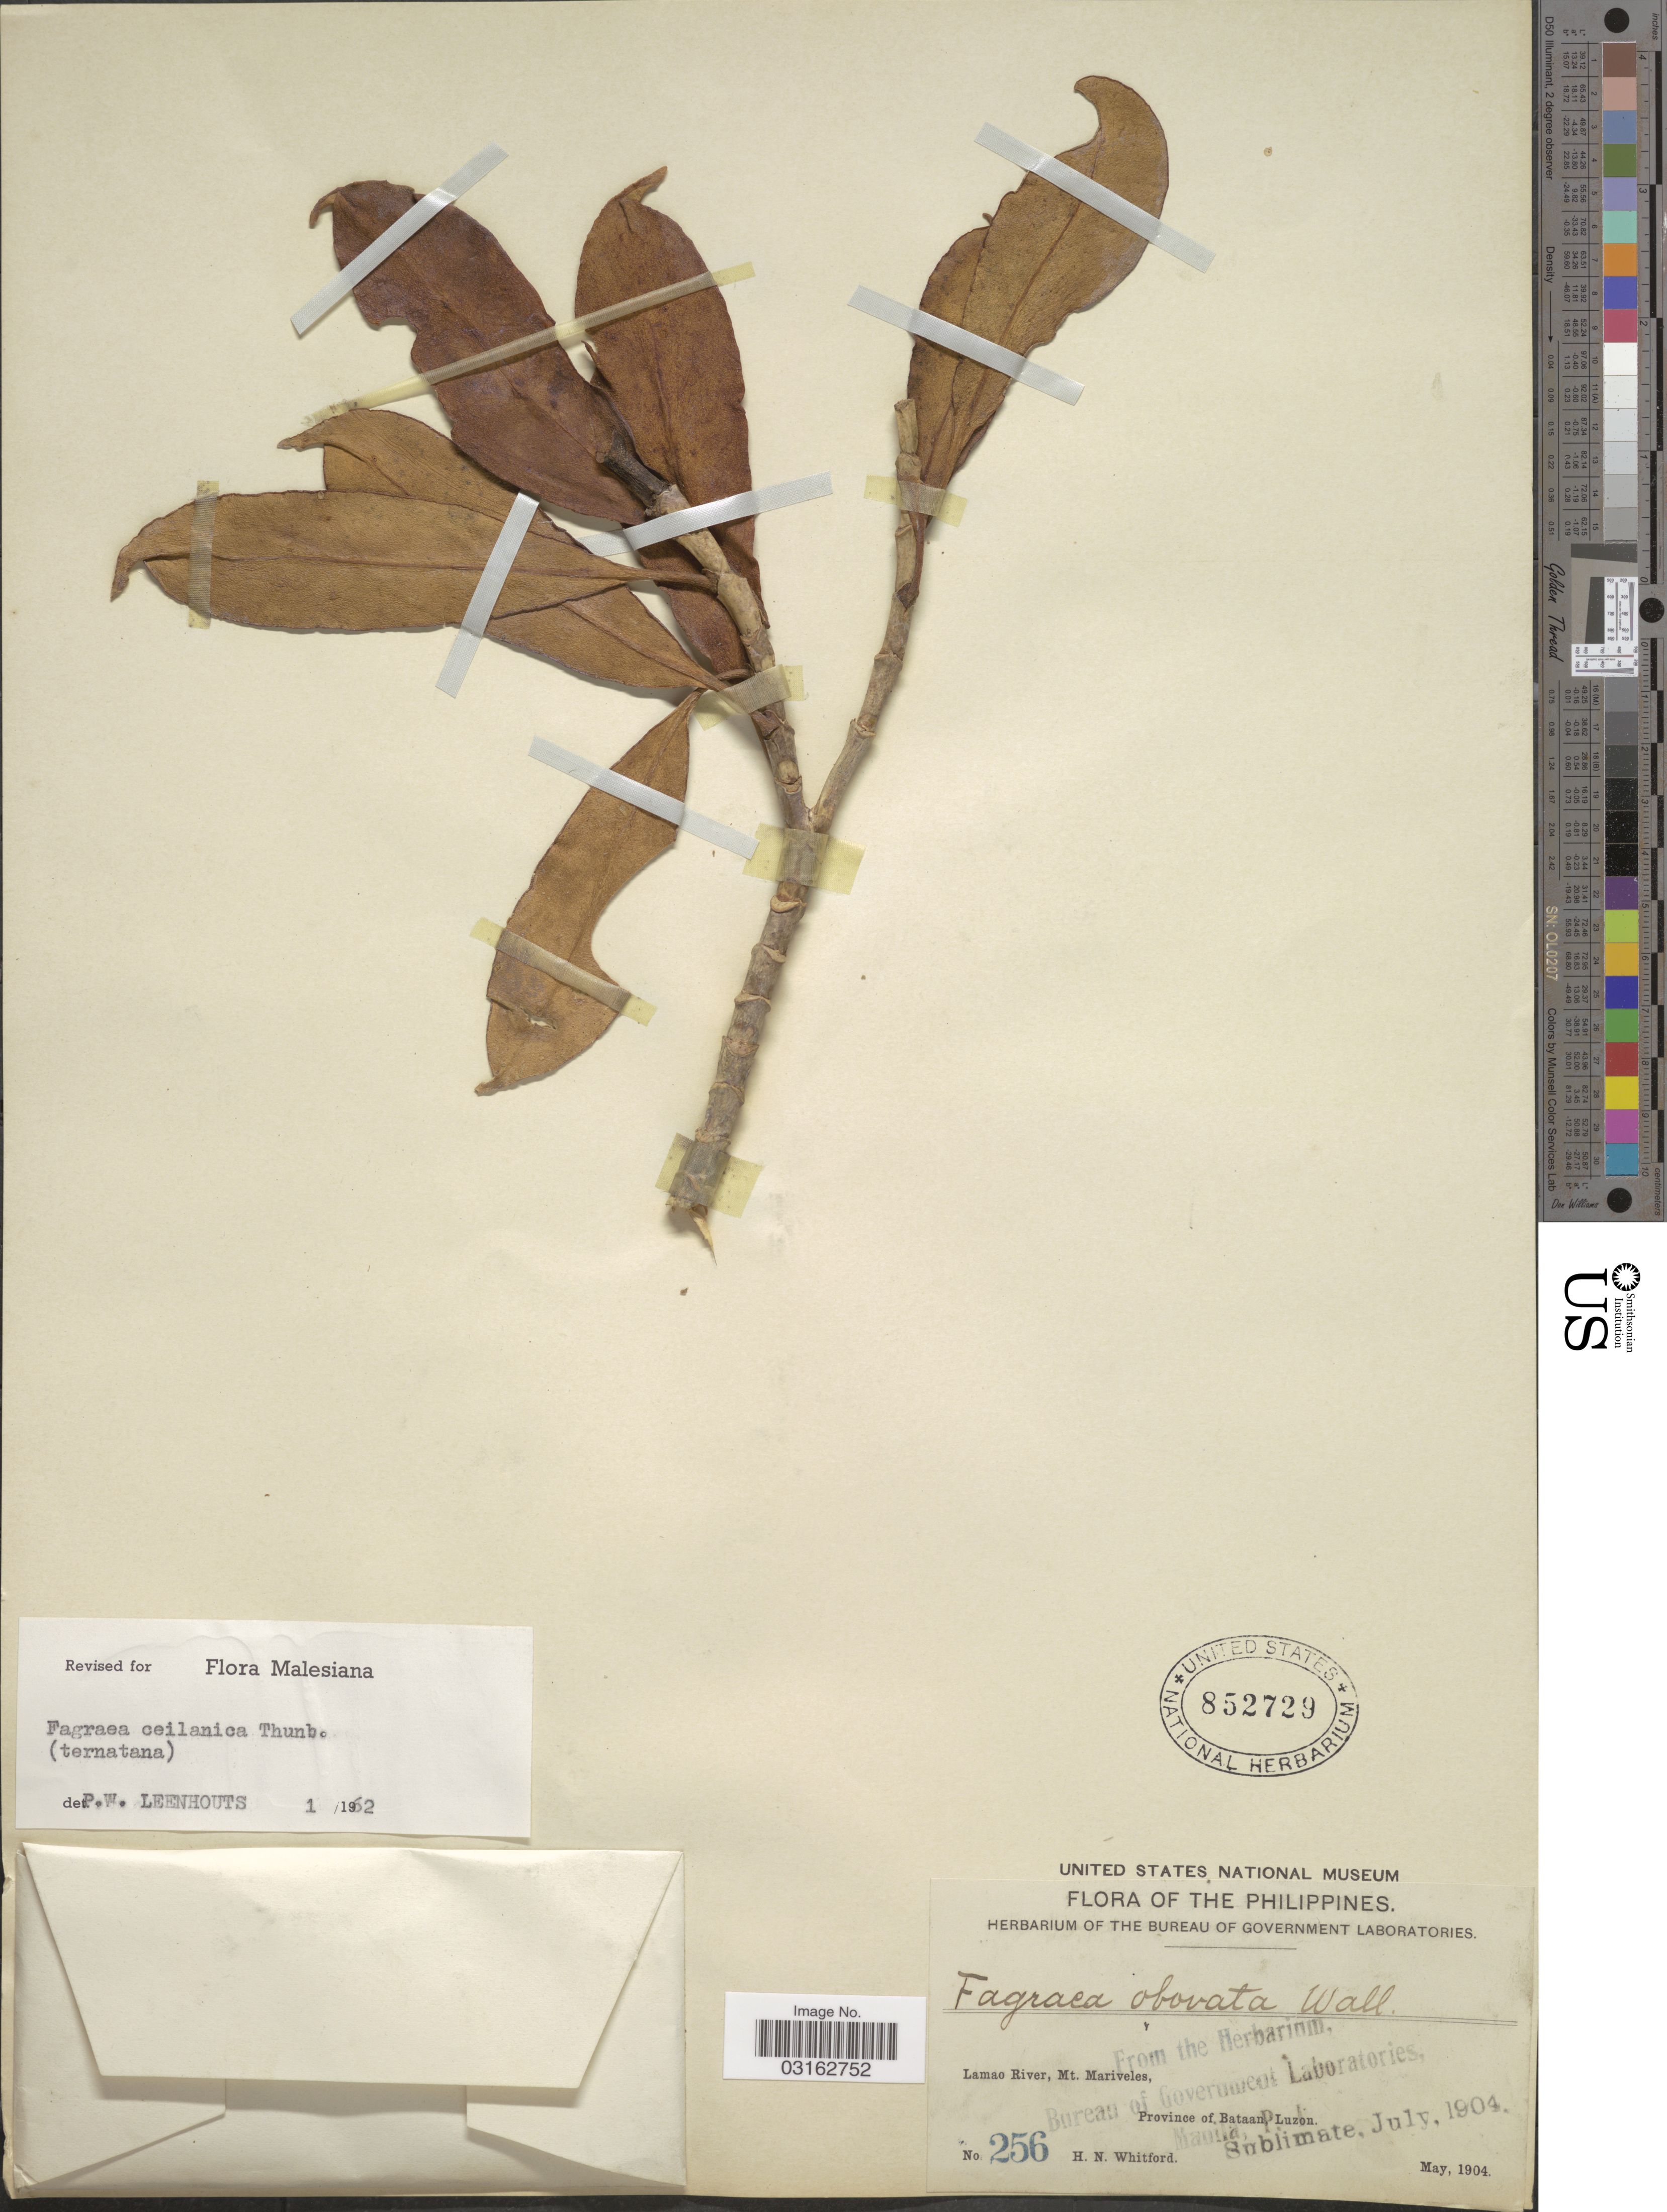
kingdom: Plantae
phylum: Tracheophyta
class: Magnoliopsida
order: Gentianales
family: Gentianaceae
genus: Fagraea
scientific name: Fagraea ceilanica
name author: Thunb.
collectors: H. N. Whitford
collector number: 256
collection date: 1904-05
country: Philippines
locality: Lamao River, Mt. Mariveles, Province of Bataan, Luzon.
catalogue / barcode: US 852729